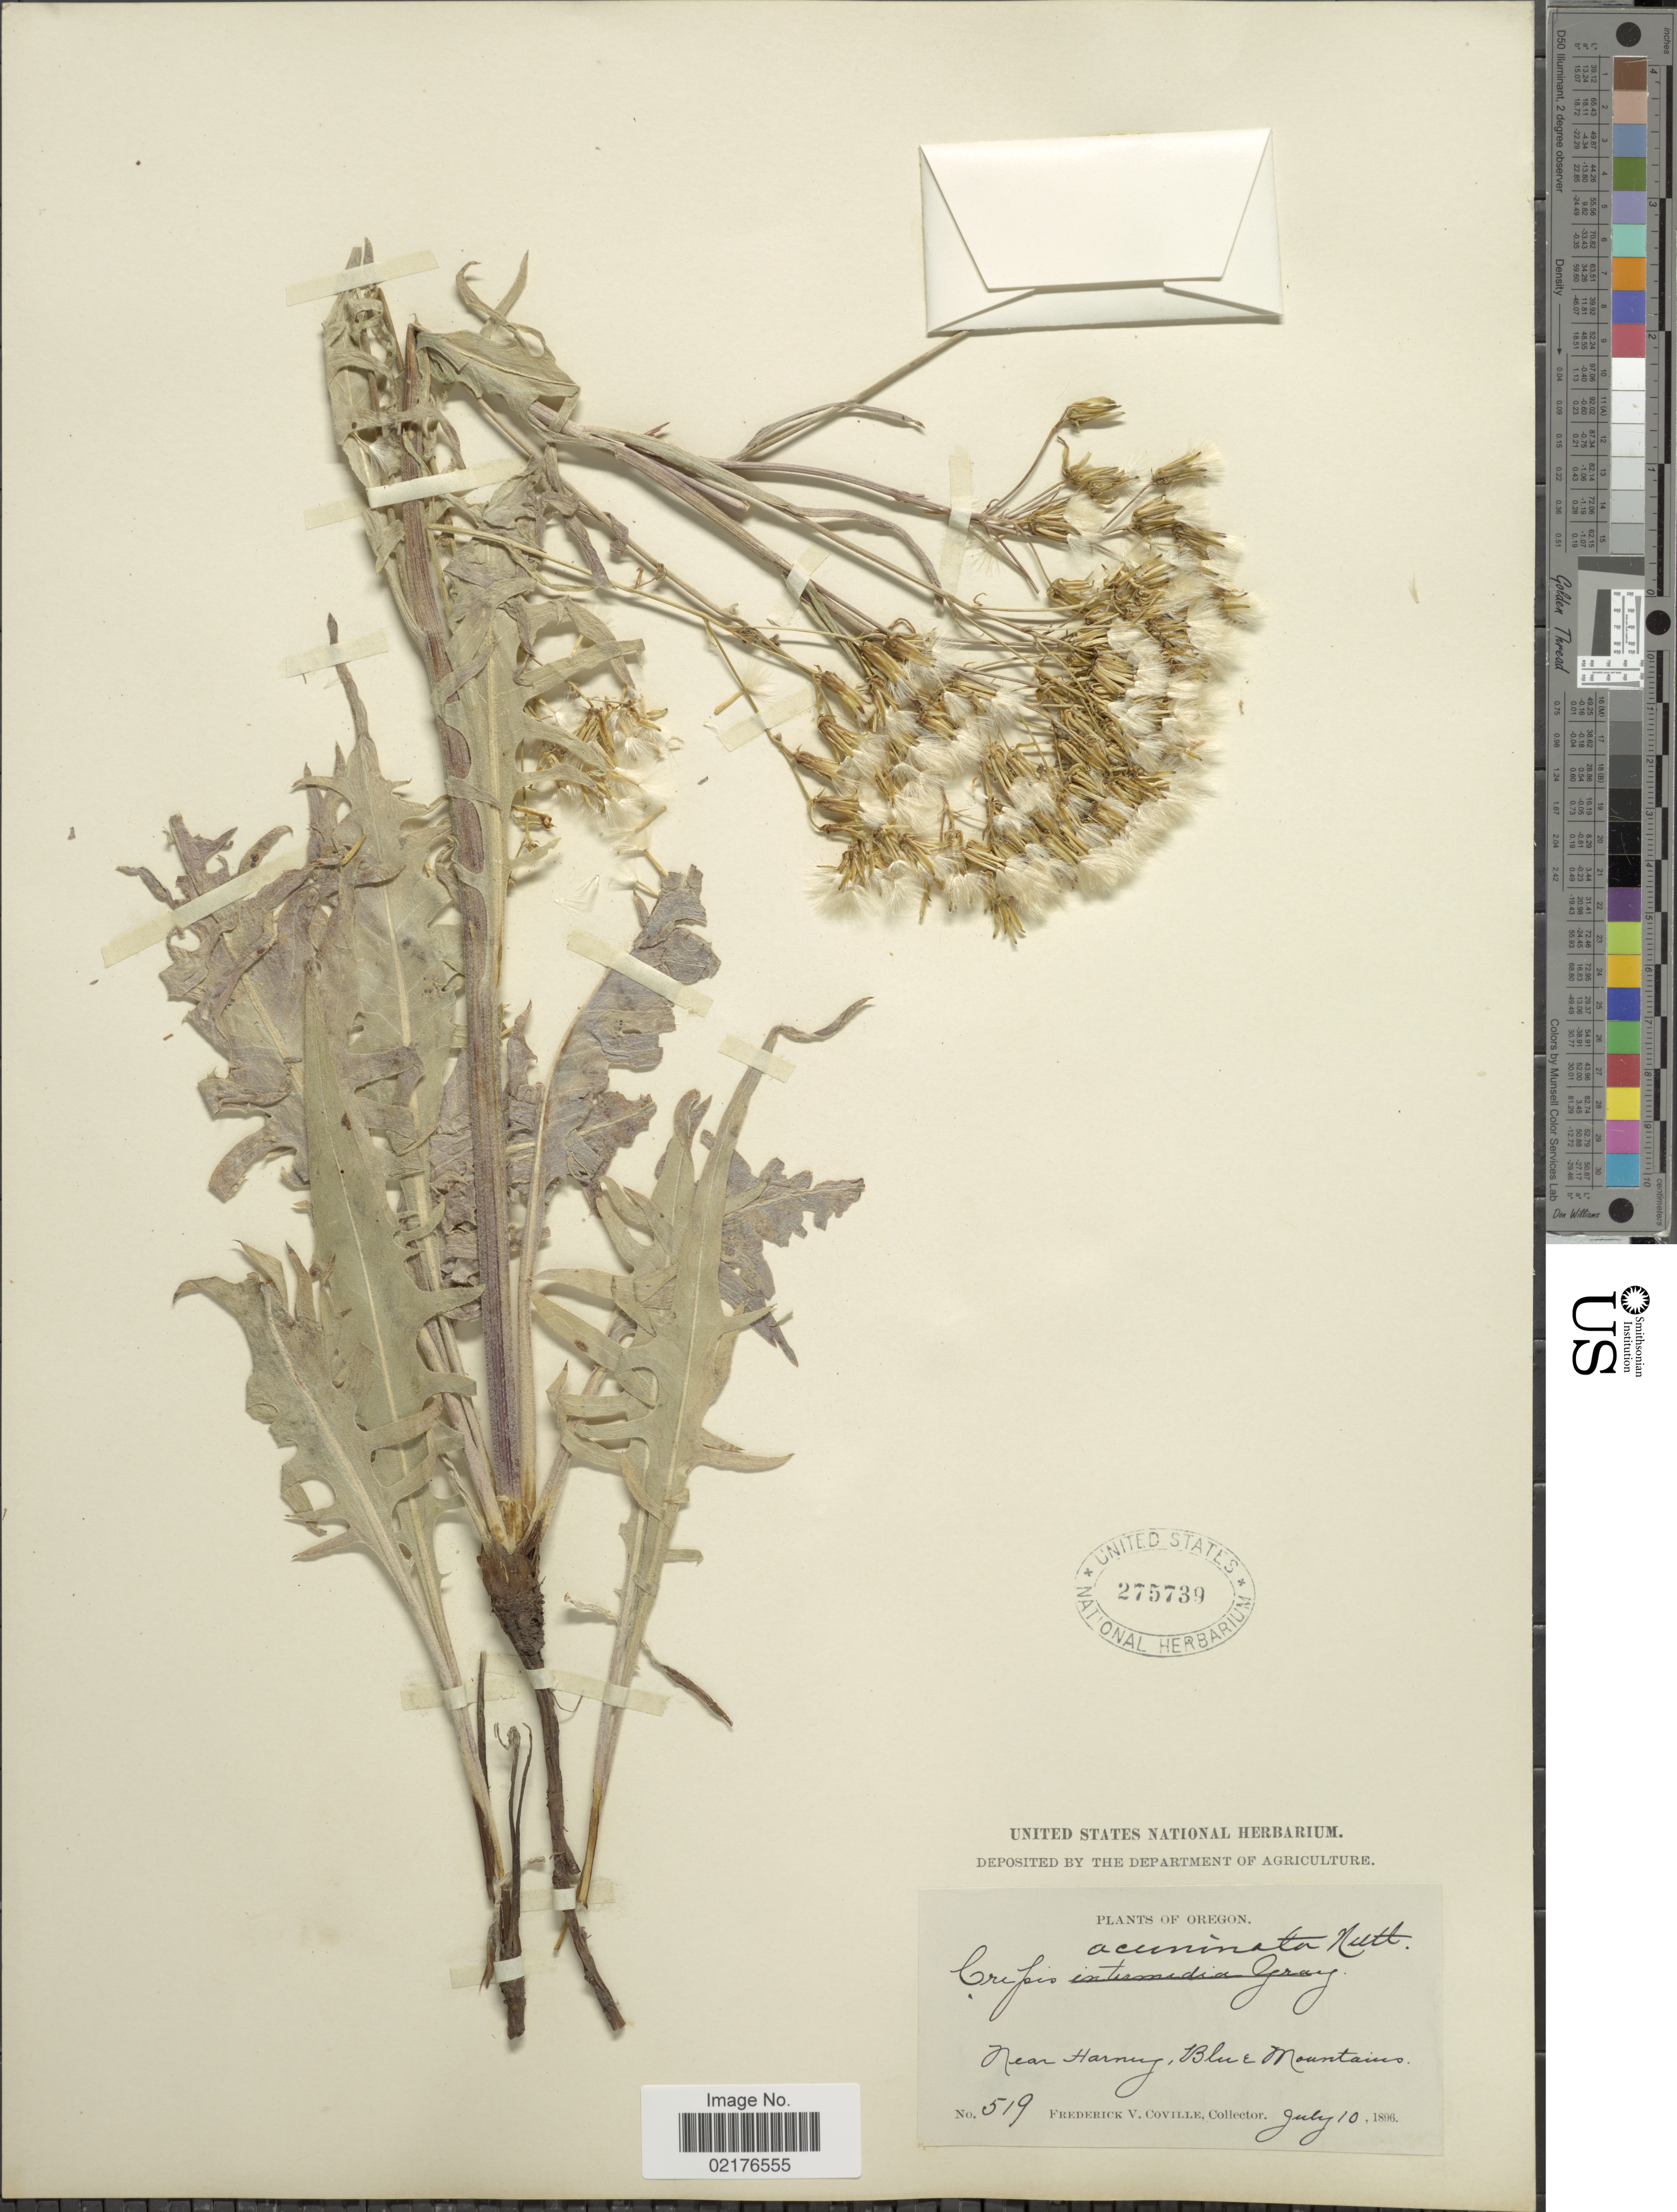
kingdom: Plantae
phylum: Tracheophyta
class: Magnoliopsida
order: Asterales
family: Asteraceae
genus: Crepis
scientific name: Crepis acuminata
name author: Nutt.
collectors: F. V. Coville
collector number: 519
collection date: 1896-07-10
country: United States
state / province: Oregon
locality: Near Harney, Blue Mountains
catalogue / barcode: US 275739